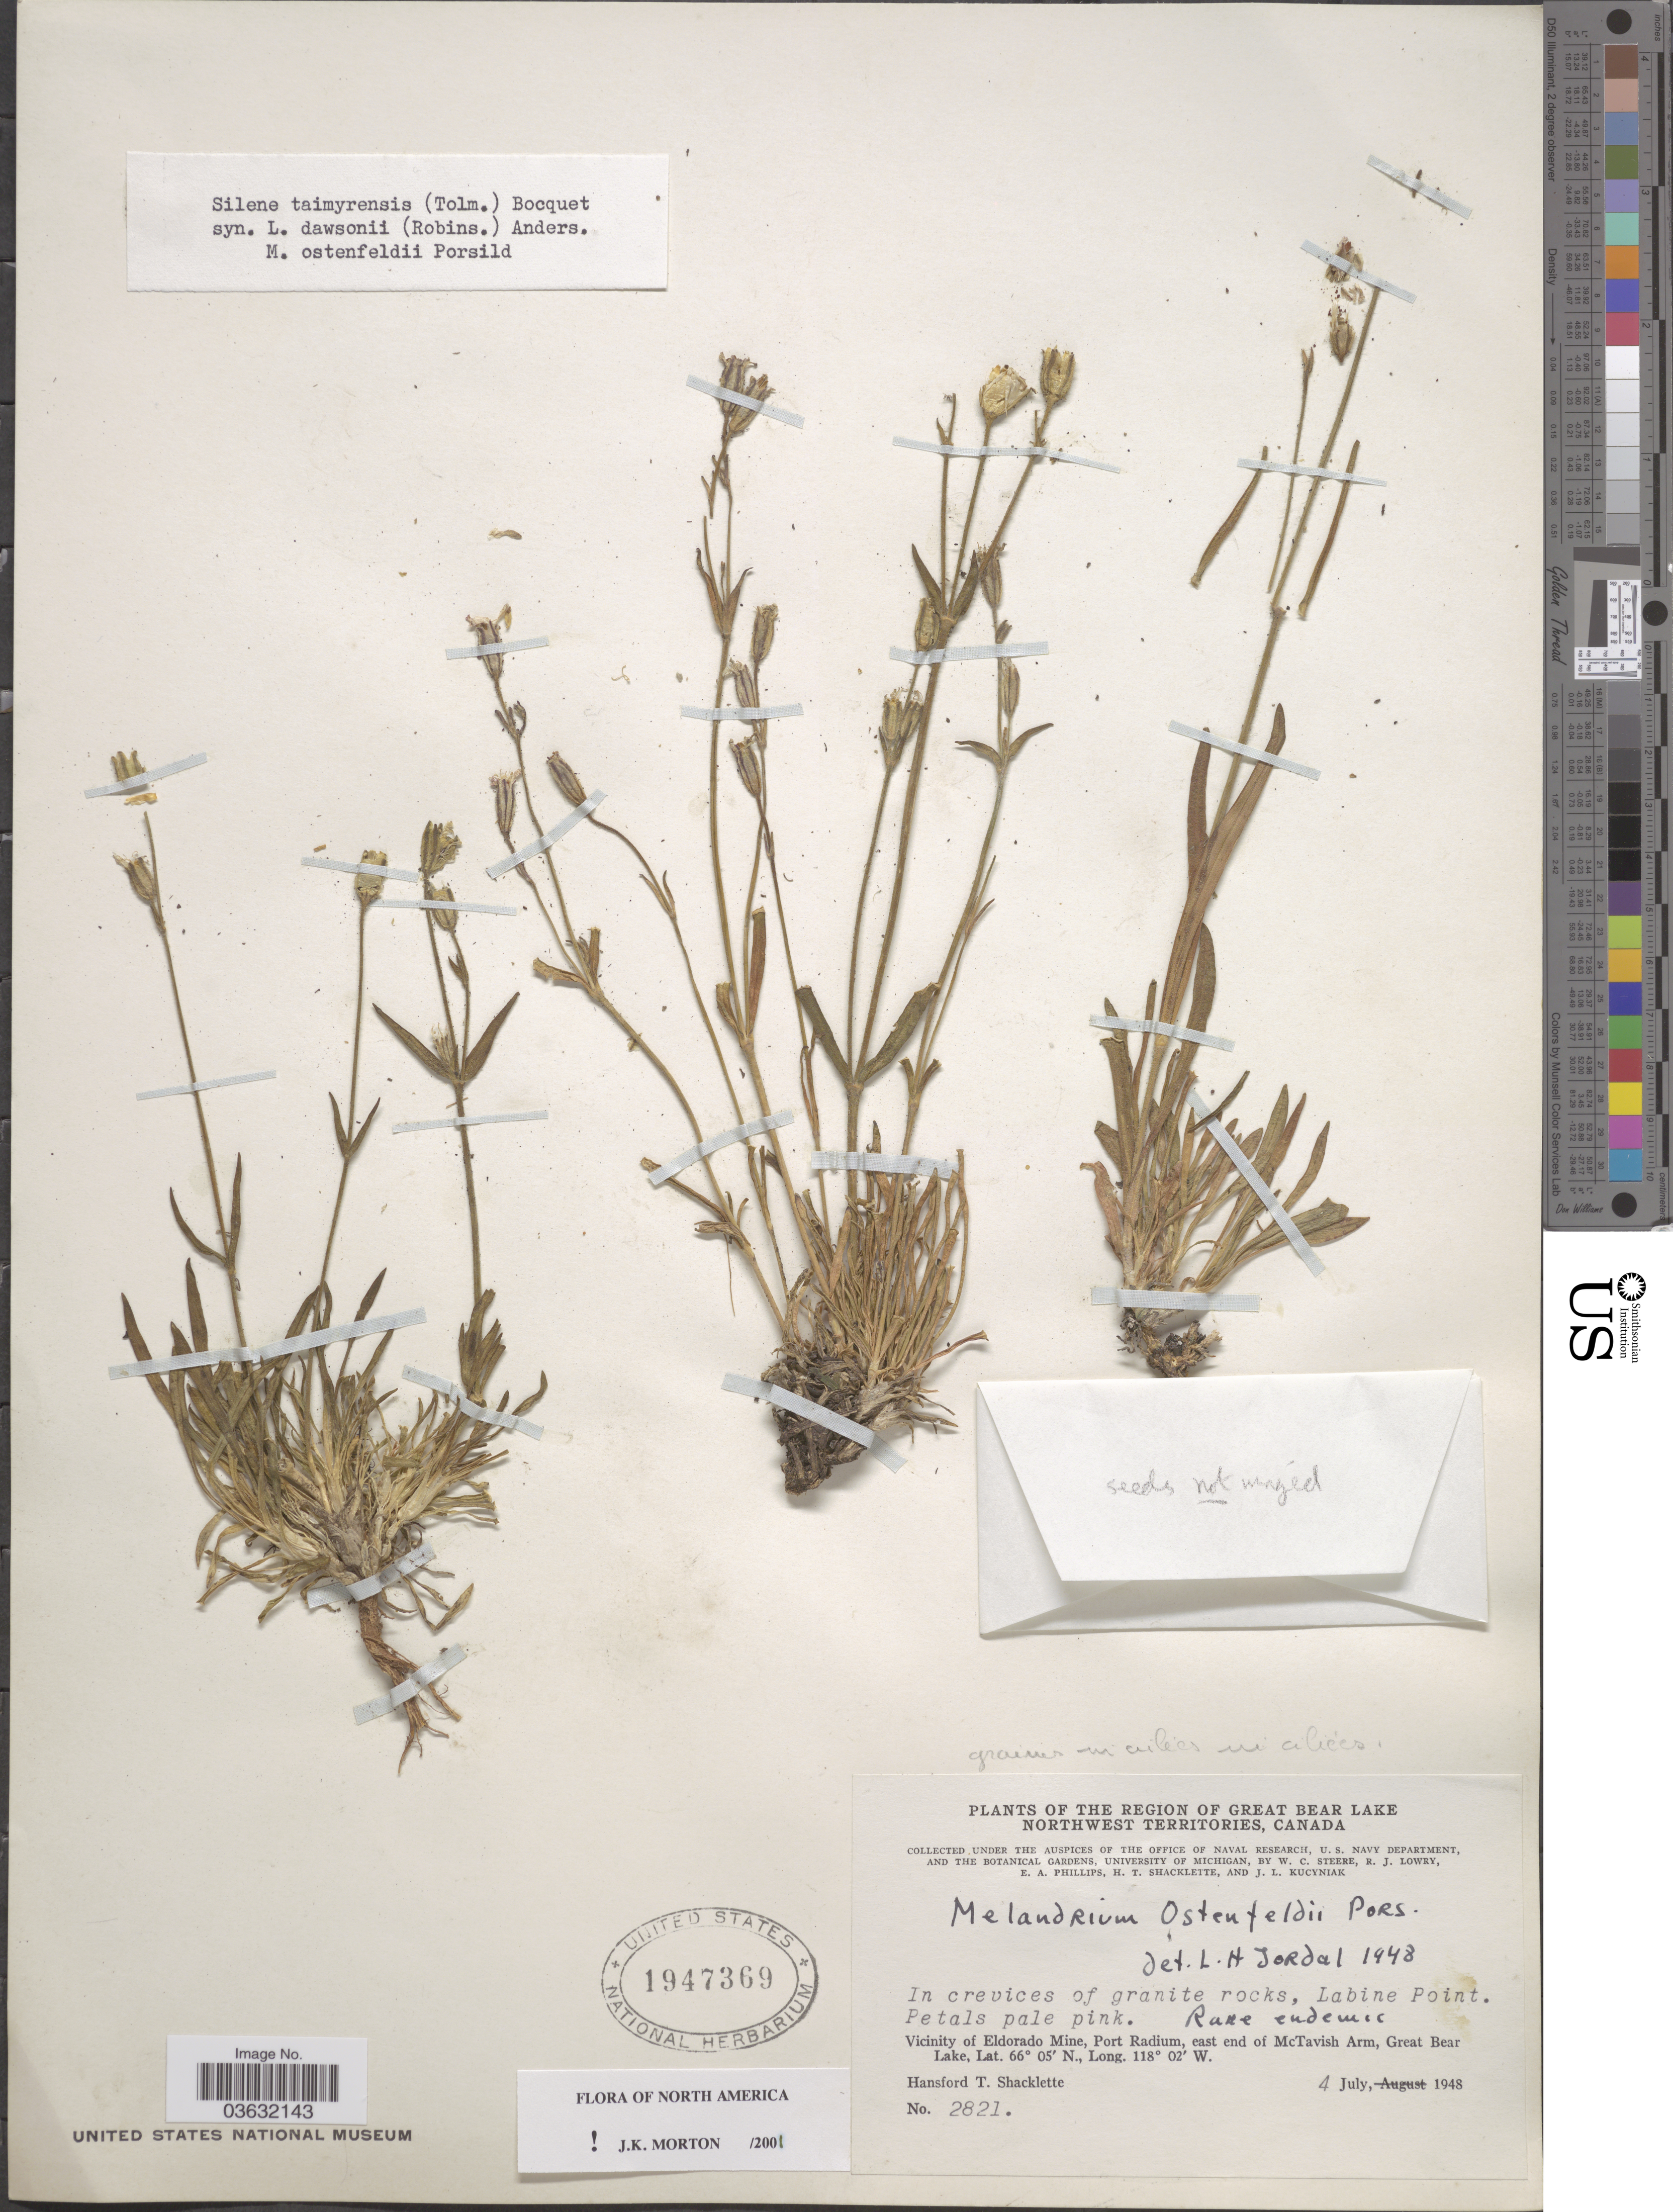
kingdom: Plantae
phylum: Tracheophyta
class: Magnoliopsida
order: Caryophyllales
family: Caryophyllaceae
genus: Silene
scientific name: Silene taimyrensis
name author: (Tolm.) Bocquet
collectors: H. Shacklette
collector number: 2821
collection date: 1948-07-04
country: Canada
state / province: Northwest Territories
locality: The Region of Great Bear Lake. Vicinity of Eldorado Mine, Port Radium, east end of McTavish Arm, Great Bear Lake.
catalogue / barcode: US 1947369